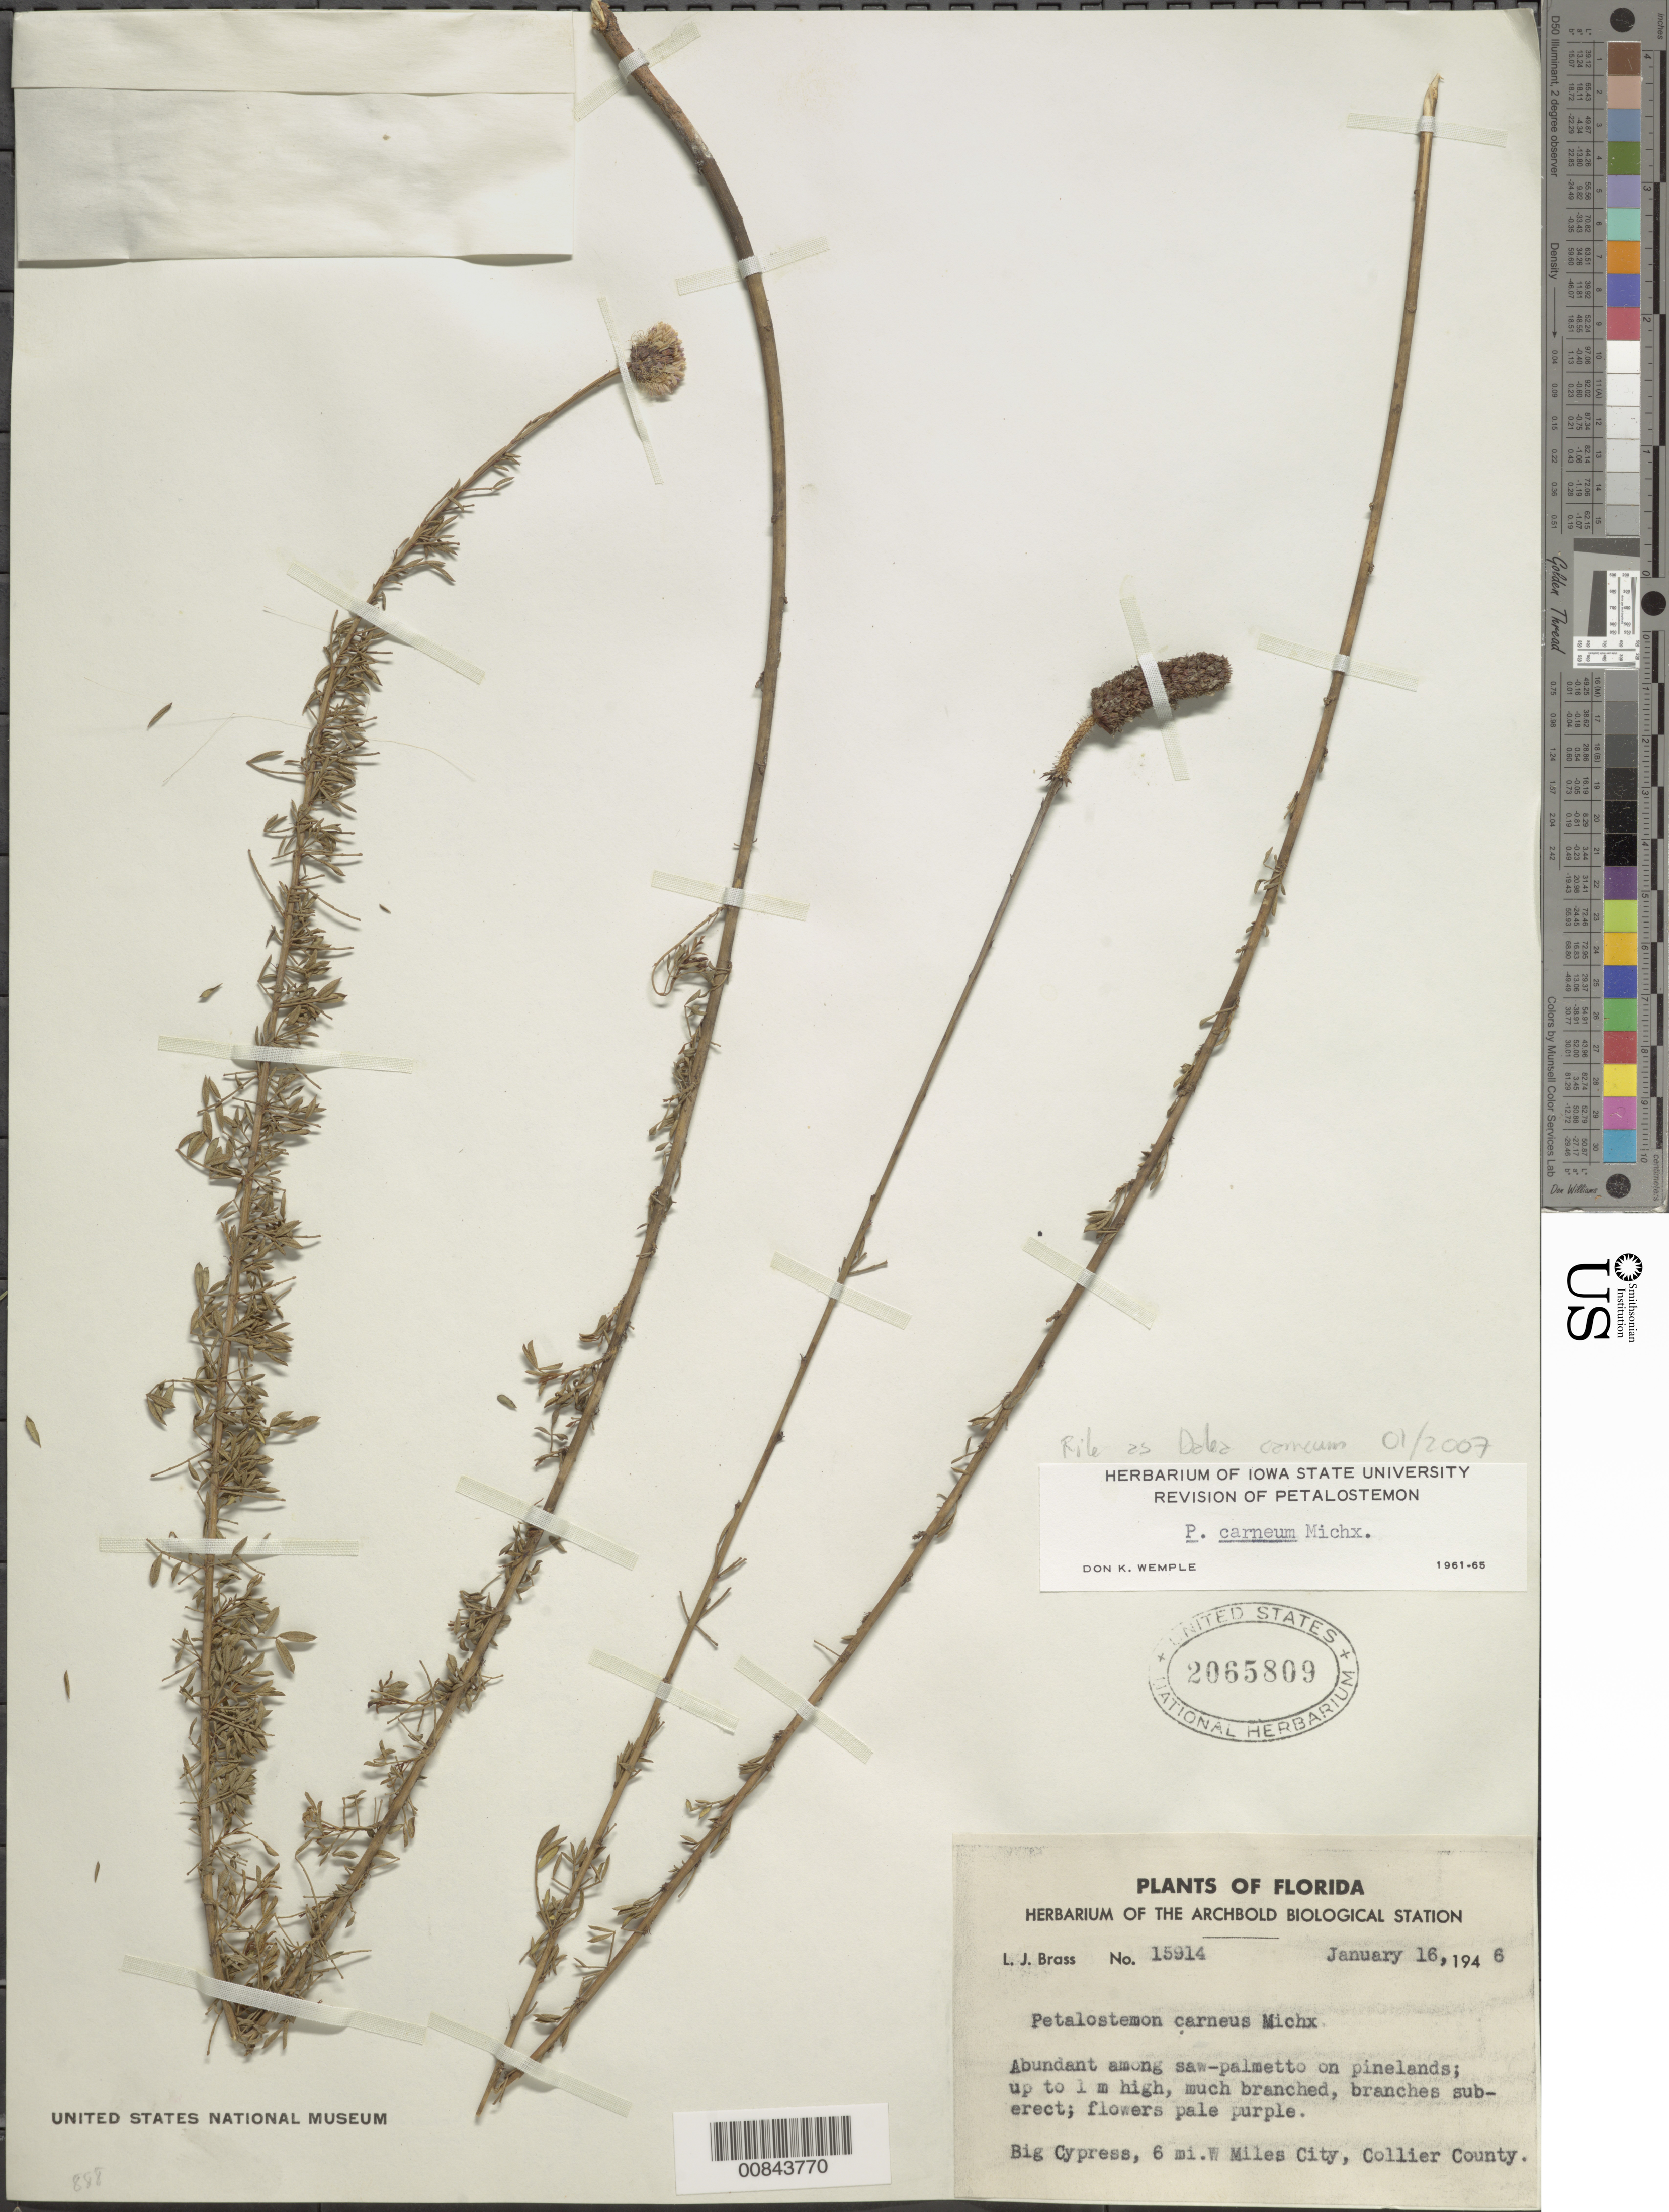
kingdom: Plantae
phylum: Tracheophyta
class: Magnoliopsida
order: Fabales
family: Fabaceae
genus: Dalea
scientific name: Dalea carnea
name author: (Michx.) Poir.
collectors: L. J. Brass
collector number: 15914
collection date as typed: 16 Jan 1946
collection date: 1946-01-16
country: United States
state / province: Florida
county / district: Collier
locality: Big Cypress: about 6 miles W of Miles City.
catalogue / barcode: US 2065809